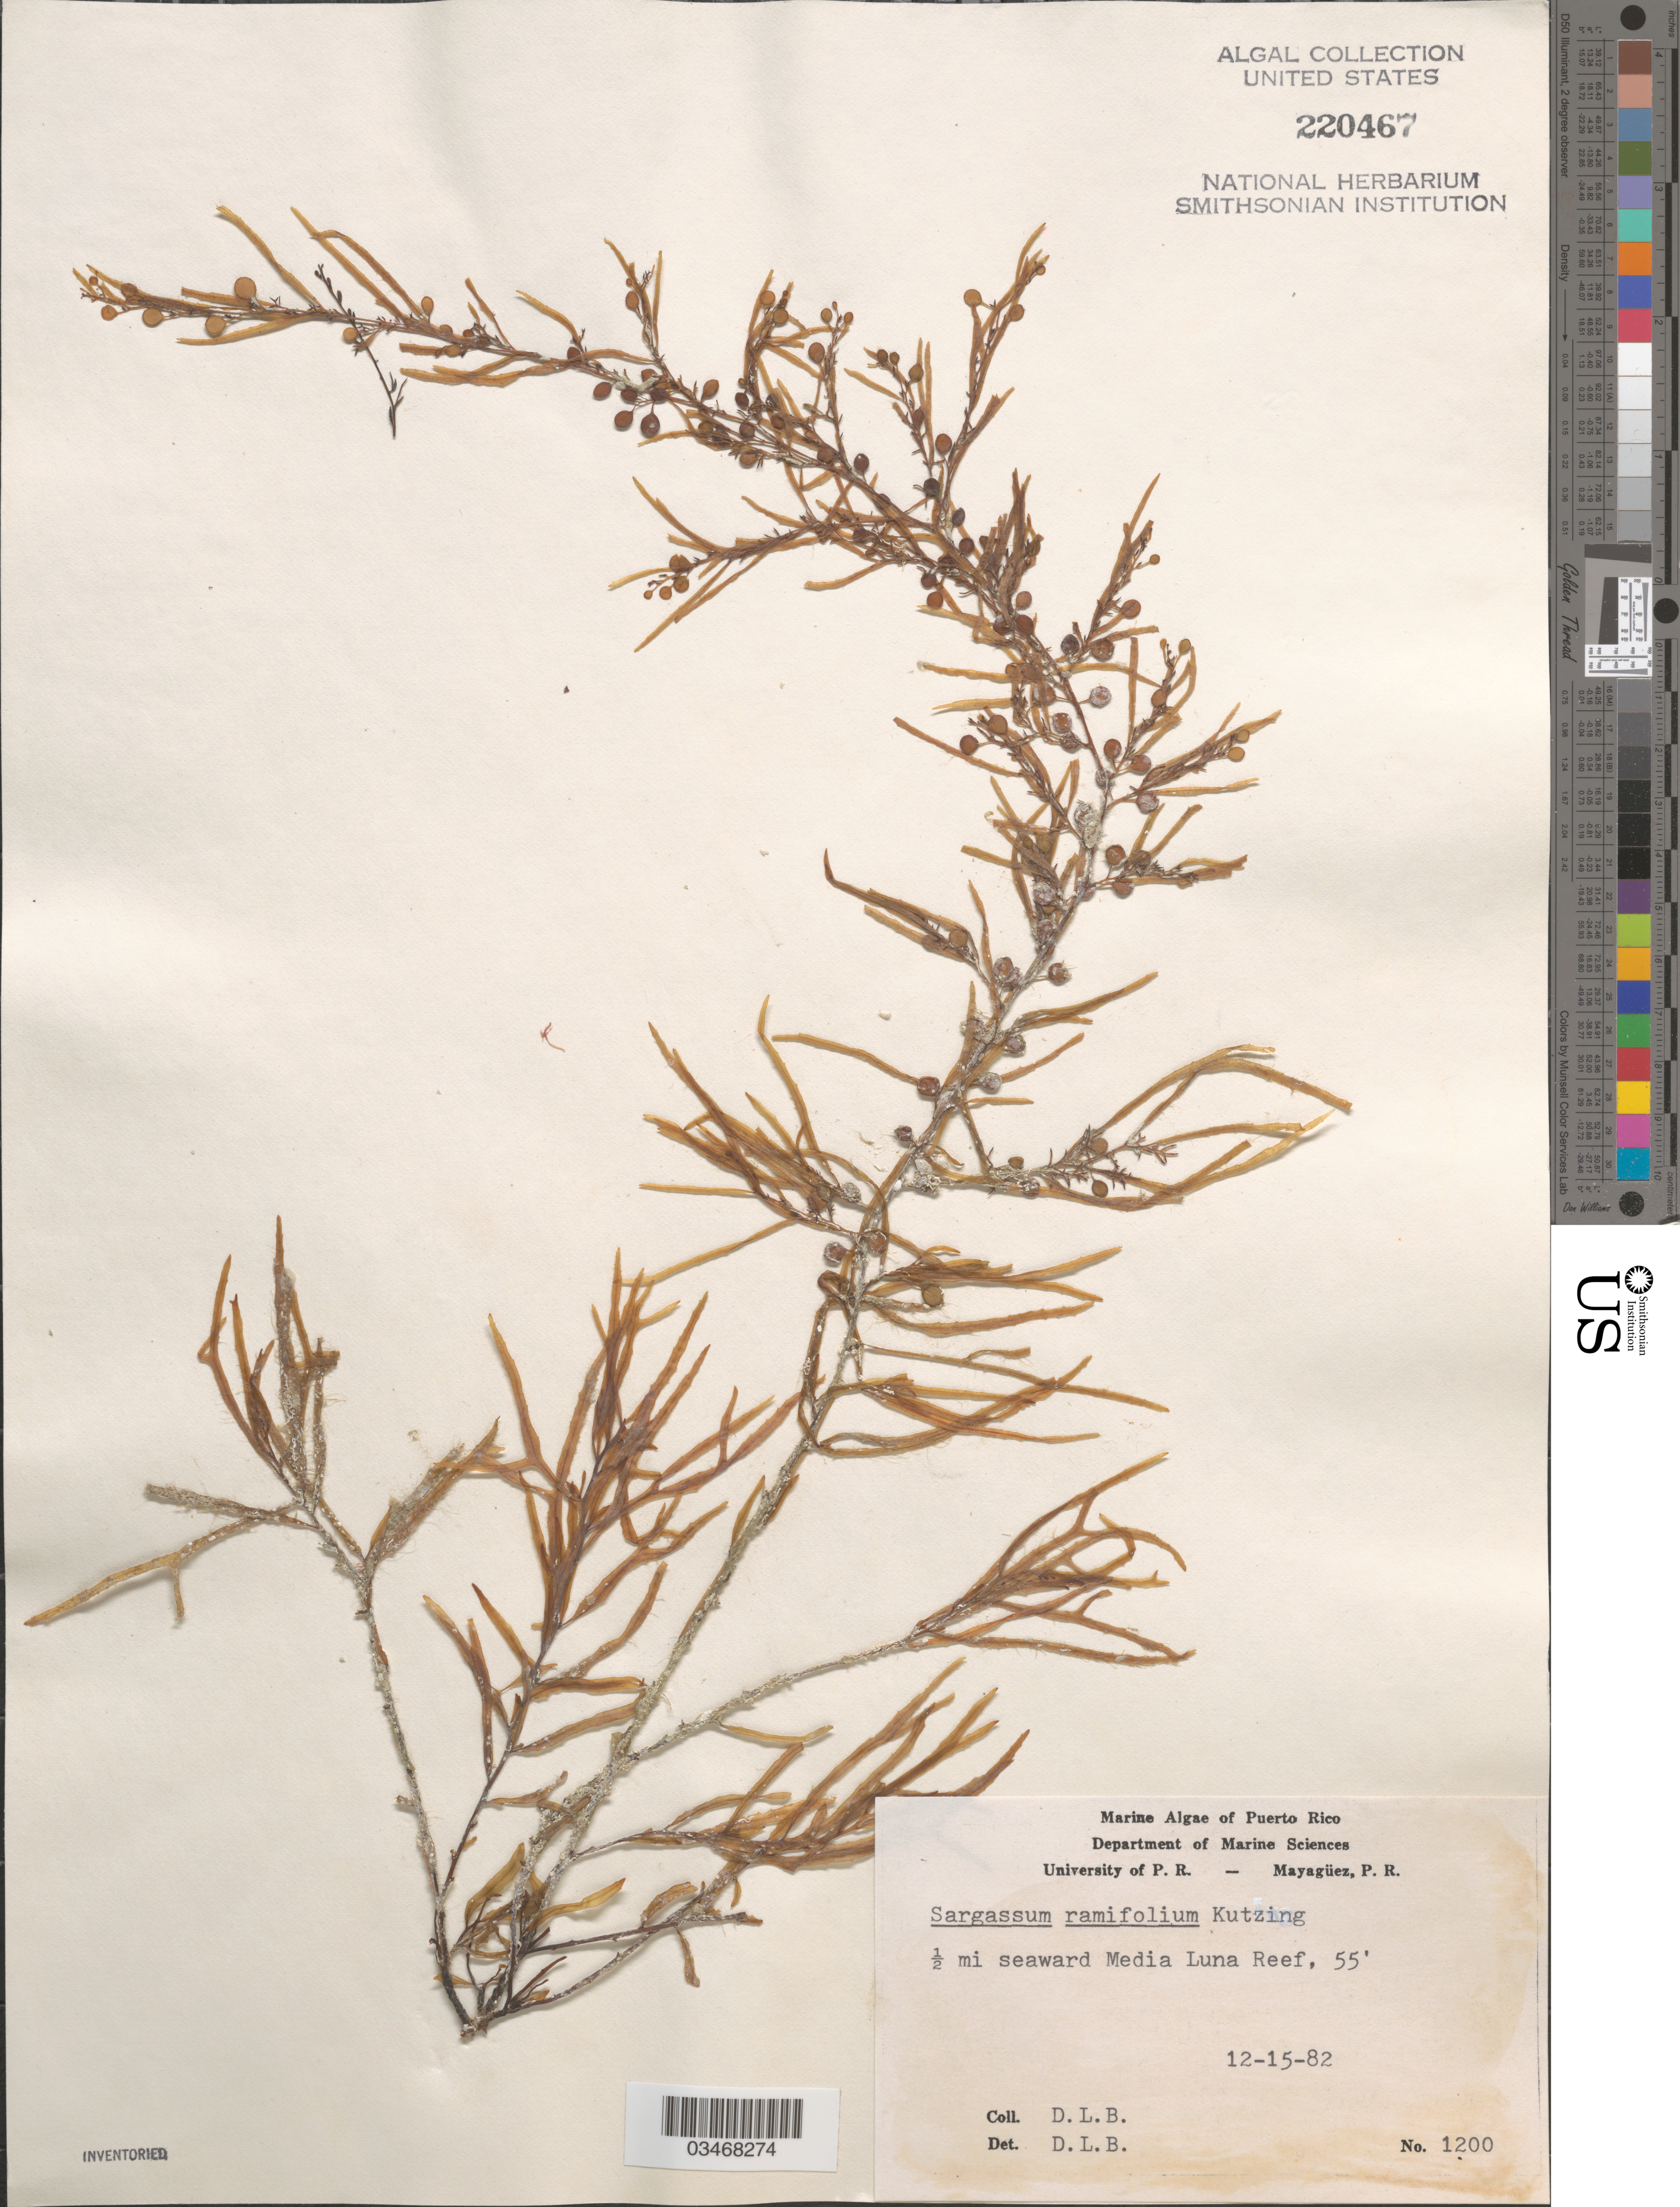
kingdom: Chromista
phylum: Ochrophyta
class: Phaeophyceae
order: Fucales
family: Sargassaceae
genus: Sargassum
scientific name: Sargassum ramifolium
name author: Kütz.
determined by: Ballantine, D. L.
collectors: D.L. Ballantine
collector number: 1200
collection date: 1982-12-15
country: Puerto Rico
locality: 1/2 mi seaward Media Luna Reef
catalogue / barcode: US 220467